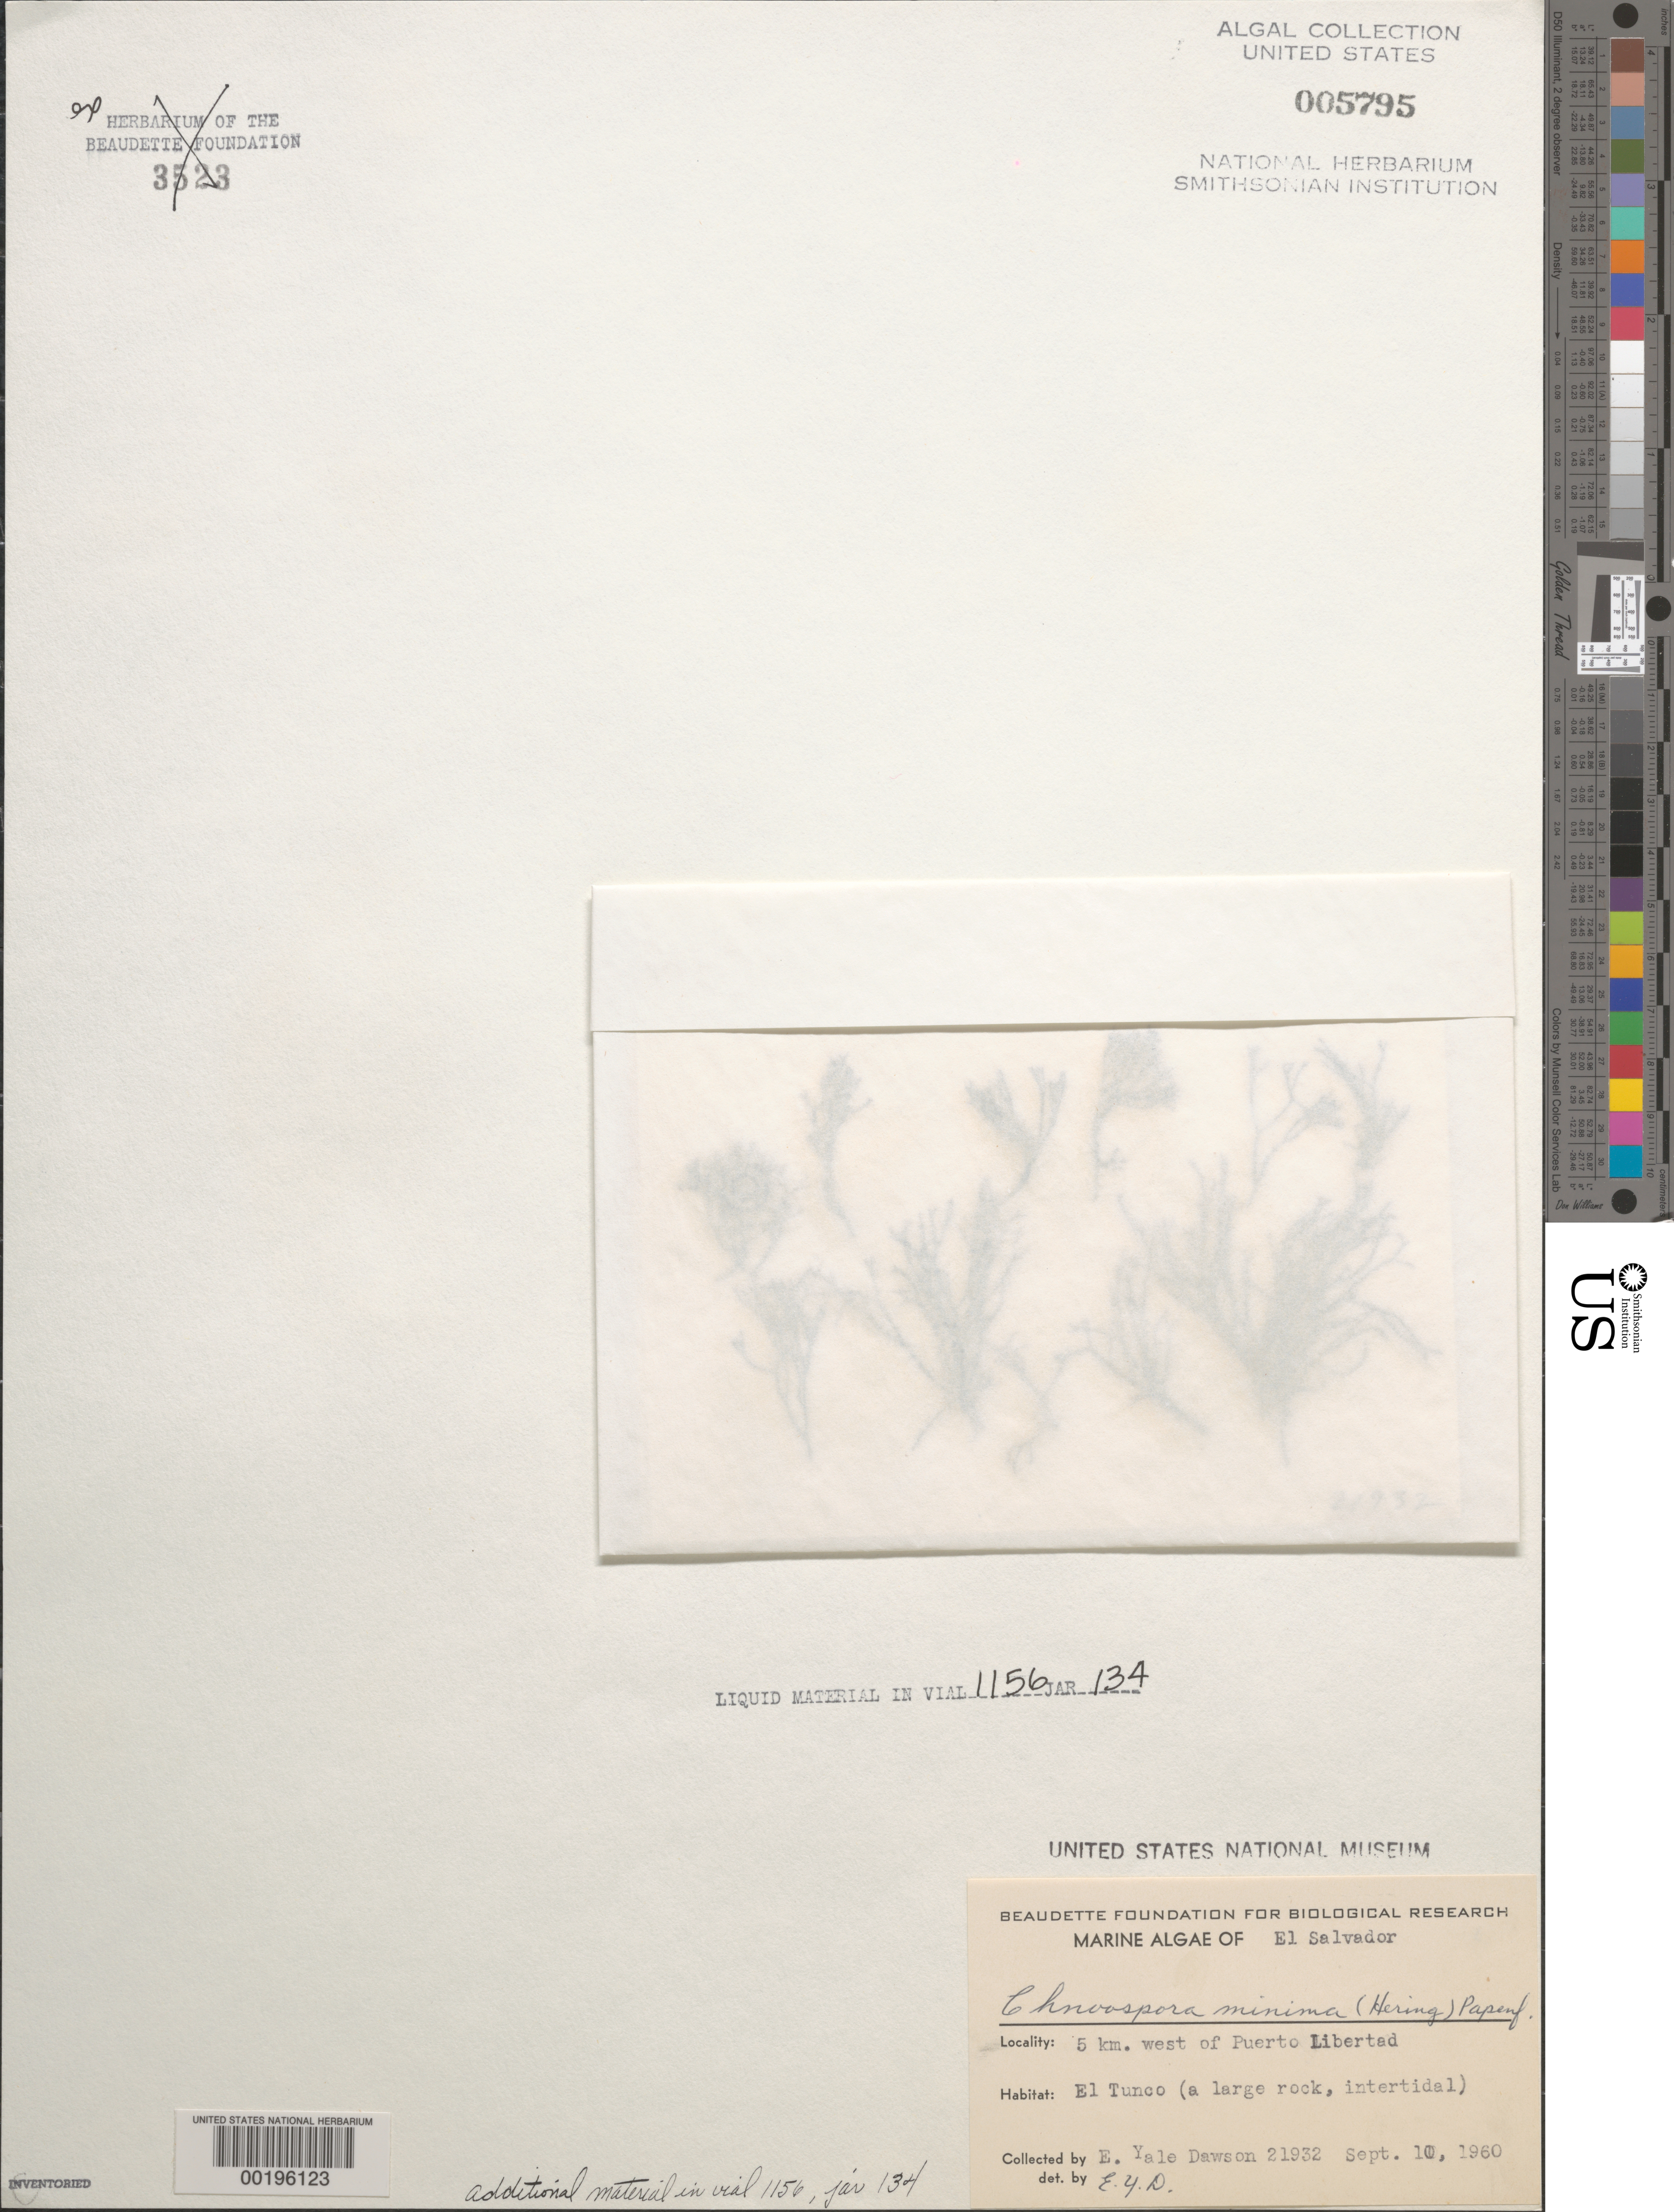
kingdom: Chromista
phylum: Ochrophyta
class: Phaeophyceae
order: Scytosiphonales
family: Scytosiphonaceae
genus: Chnoospora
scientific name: Chnoospora minima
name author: (Hering) Papenf.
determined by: Dawson, E. Y.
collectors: E. Y. Dawson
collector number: EYD 21932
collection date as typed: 10 Sep 1960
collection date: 1960-09-10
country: El Salvador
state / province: La Libertad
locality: El Tunco, 5 km west of Puerto Libertad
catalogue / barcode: US 5795